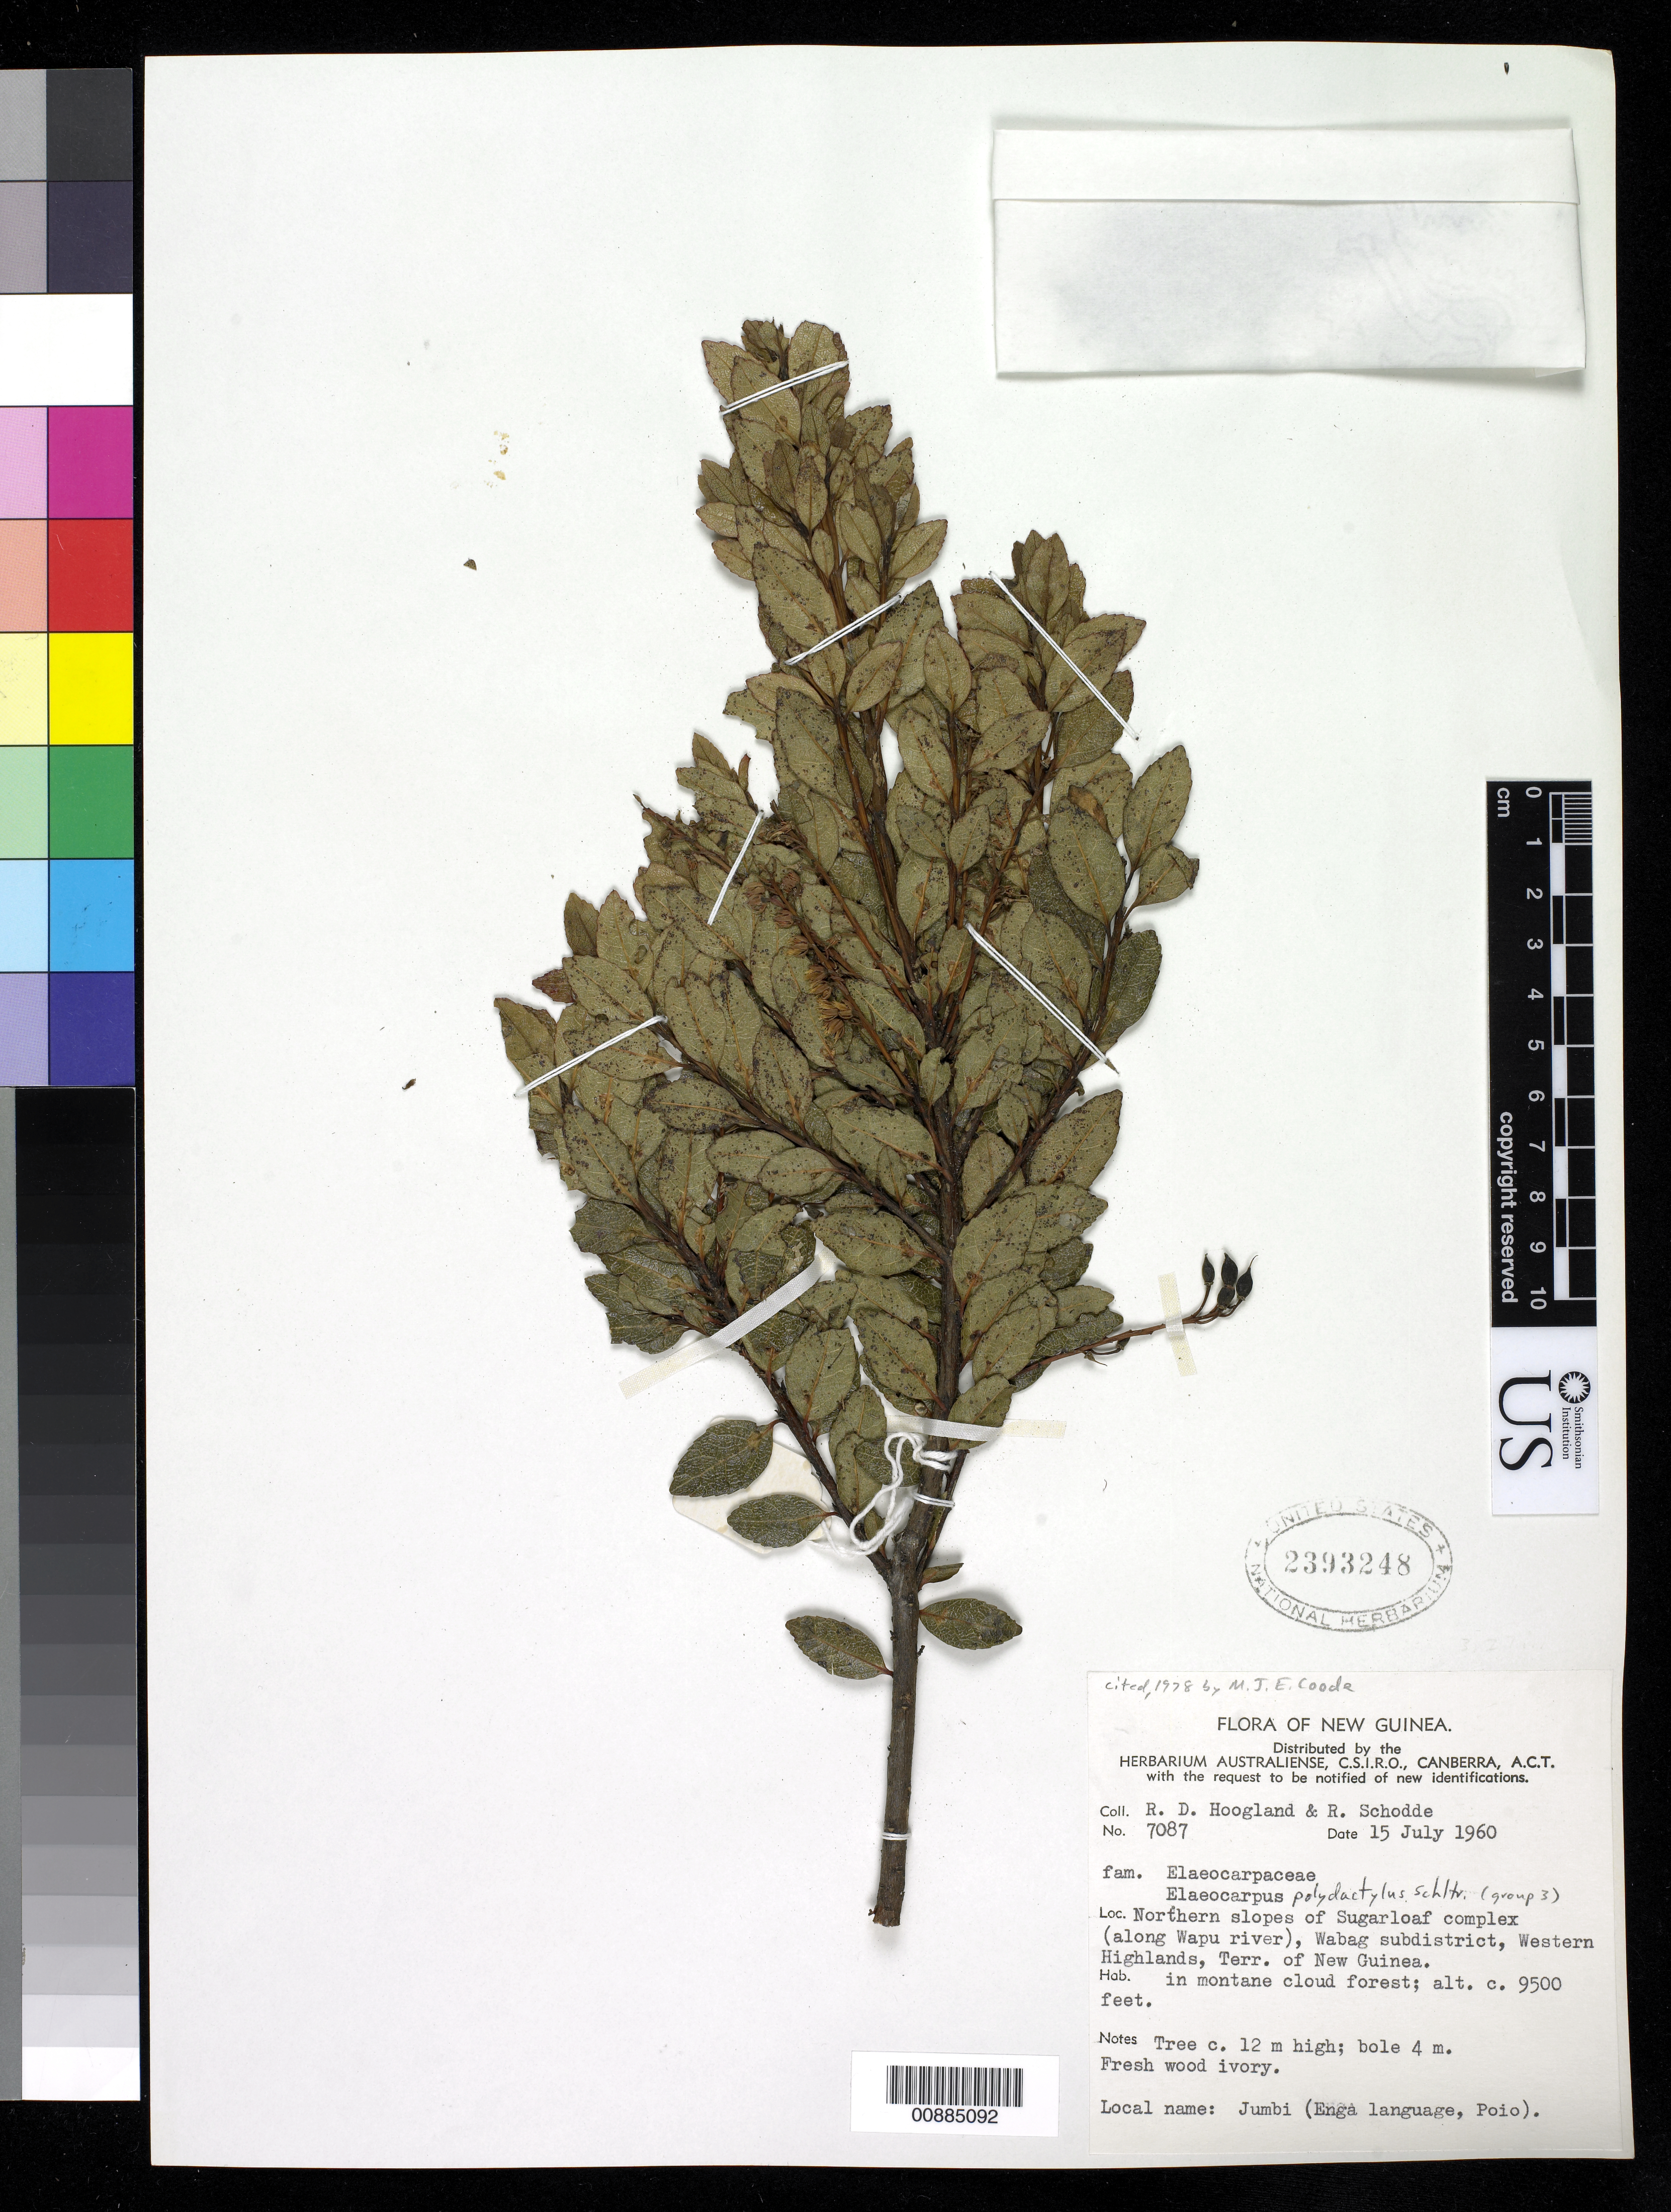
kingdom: Plantae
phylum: Tracheophyta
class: Magnoliopsida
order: Oxalidales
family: Elaeocarpaceae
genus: Elaeocarpus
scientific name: Elaeocarpus polydactylus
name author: Schltr.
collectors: R. D. Hoogland & R. Schodde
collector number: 7087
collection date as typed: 15 Jul 1960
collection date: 1960-07-15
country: Papua New Guinea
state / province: Enga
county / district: Wabag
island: New Guinea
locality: Northern slopes of Sugarloaf complex along Wapu river.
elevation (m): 2896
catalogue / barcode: US 2393248